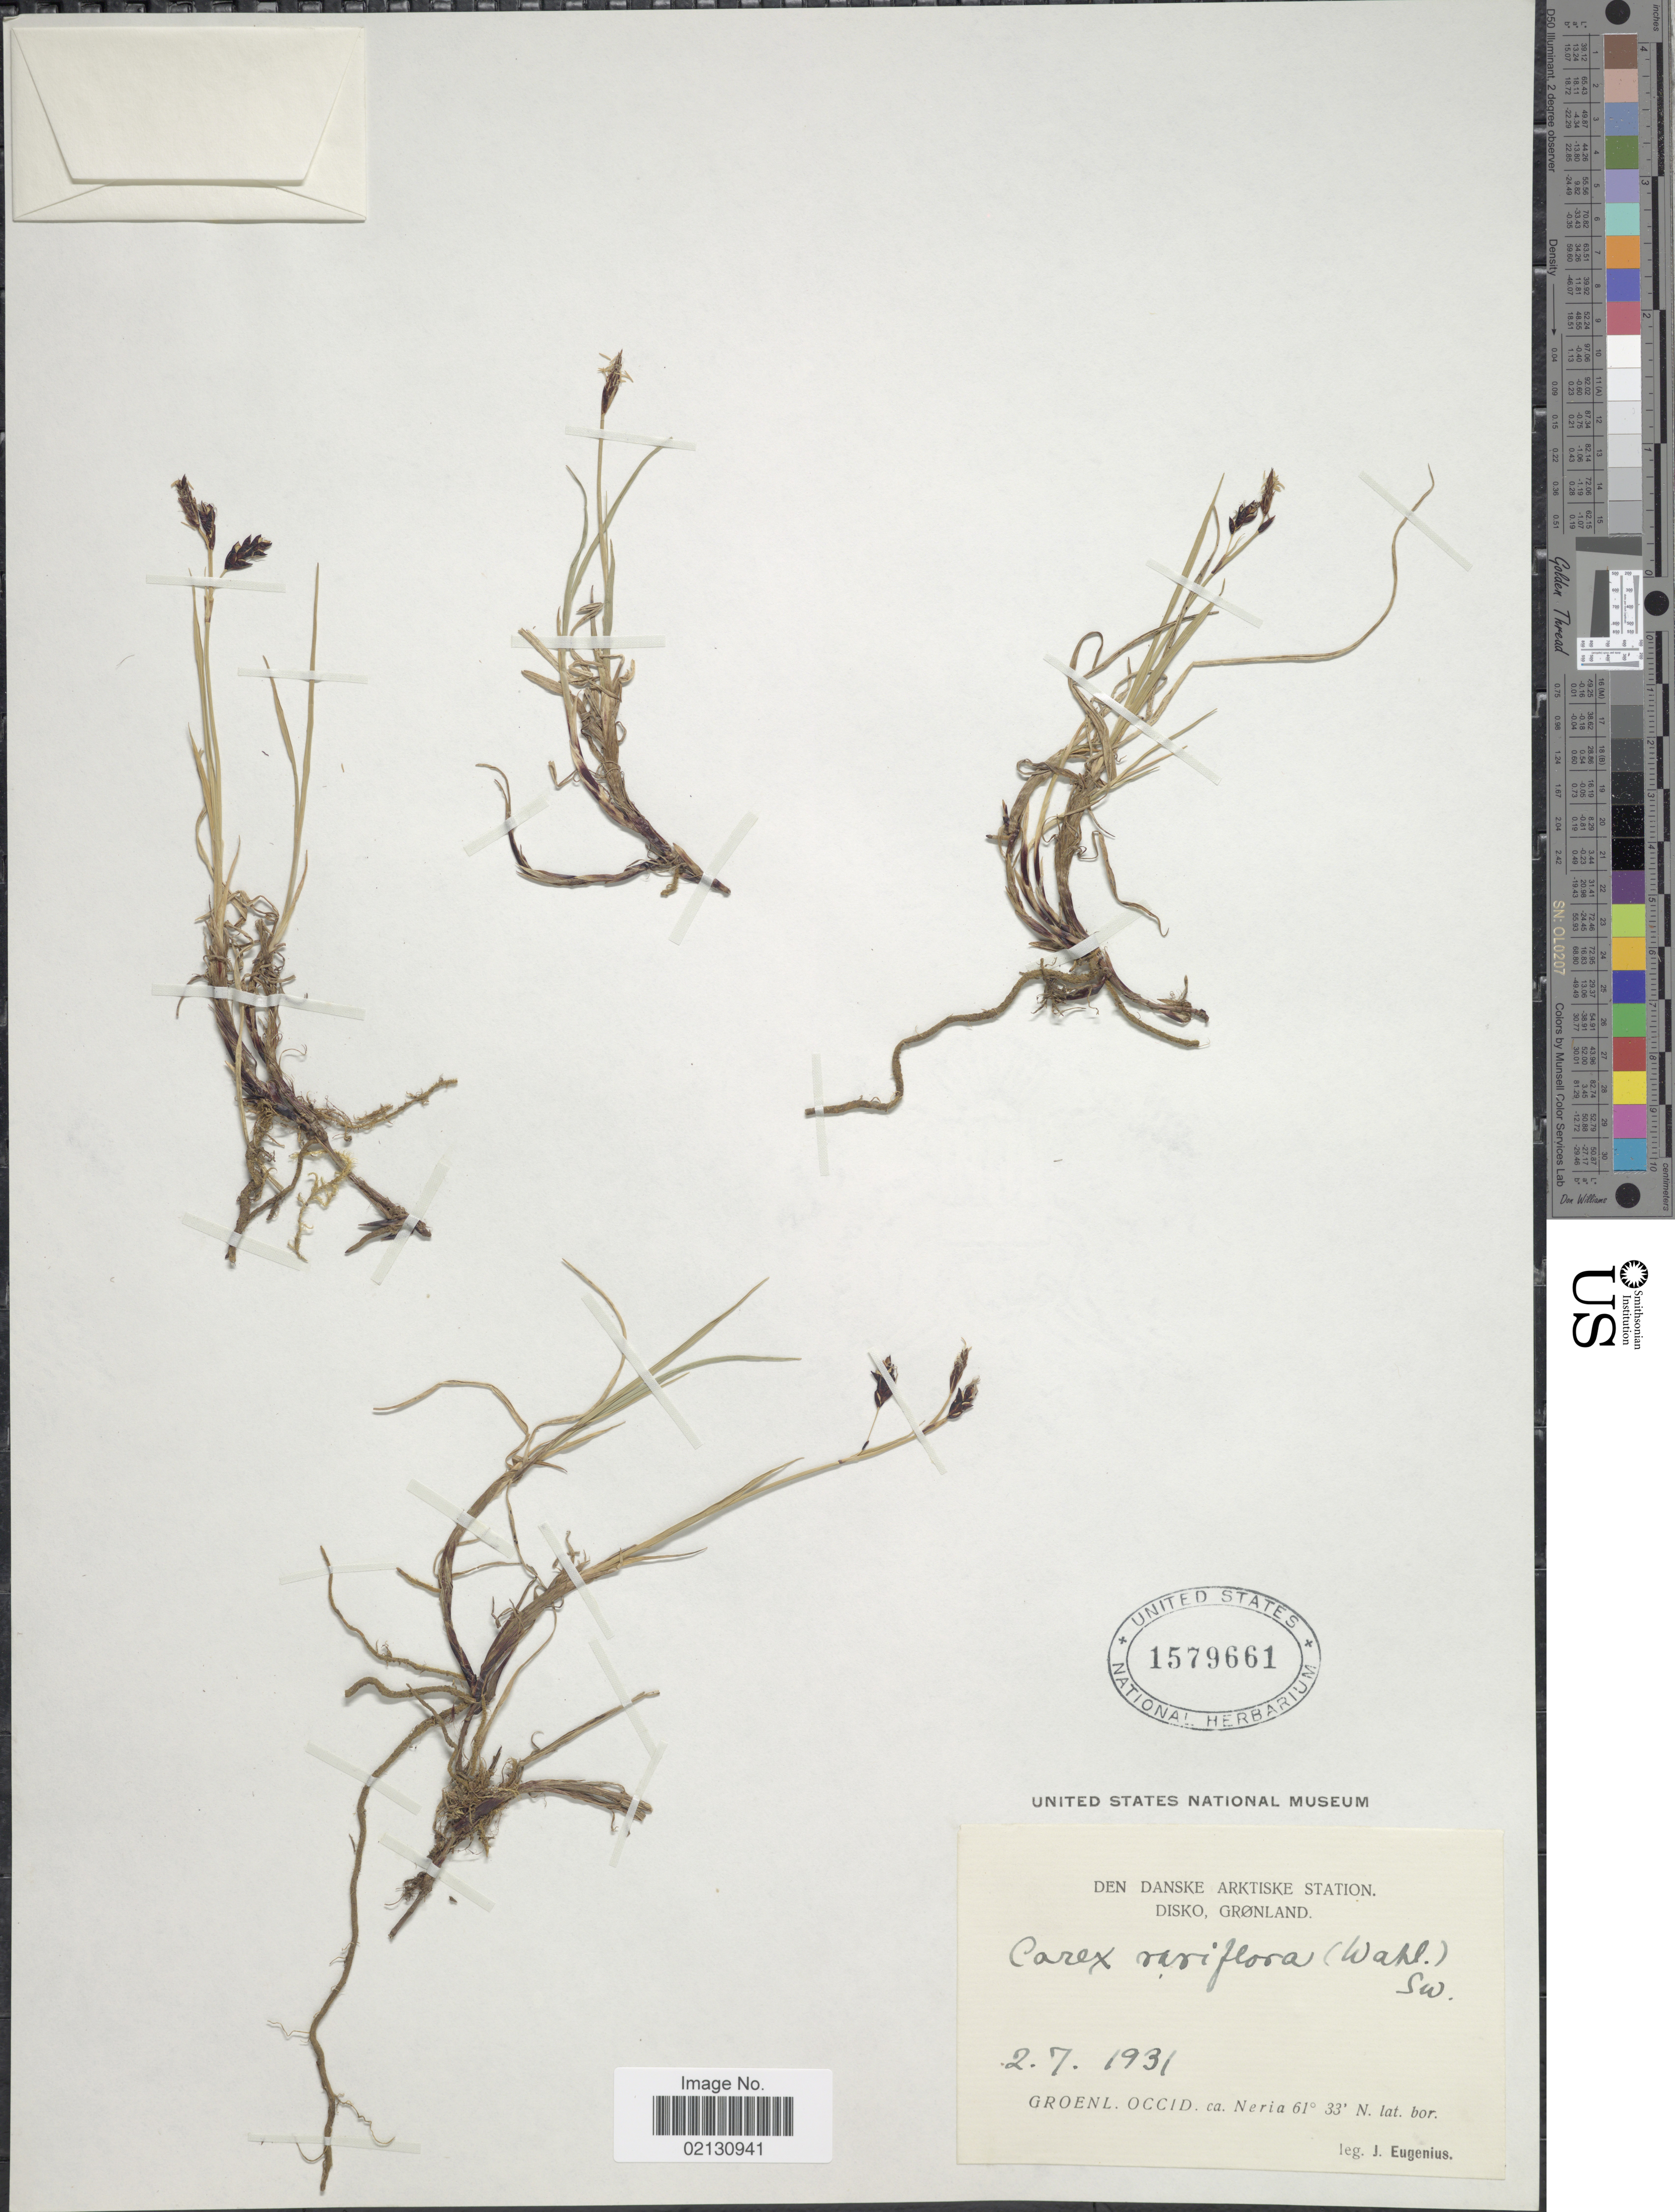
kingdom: Plantae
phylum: Tracheophyta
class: Liliopsida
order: Poales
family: Cyperaceae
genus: Carex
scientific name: Carex rariflora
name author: (Wahlenb.) Sm.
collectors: J. Eugenius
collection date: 1931-07-02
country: Greenland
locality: Groenl. occid. ca. Neria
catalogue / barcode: US 1579661